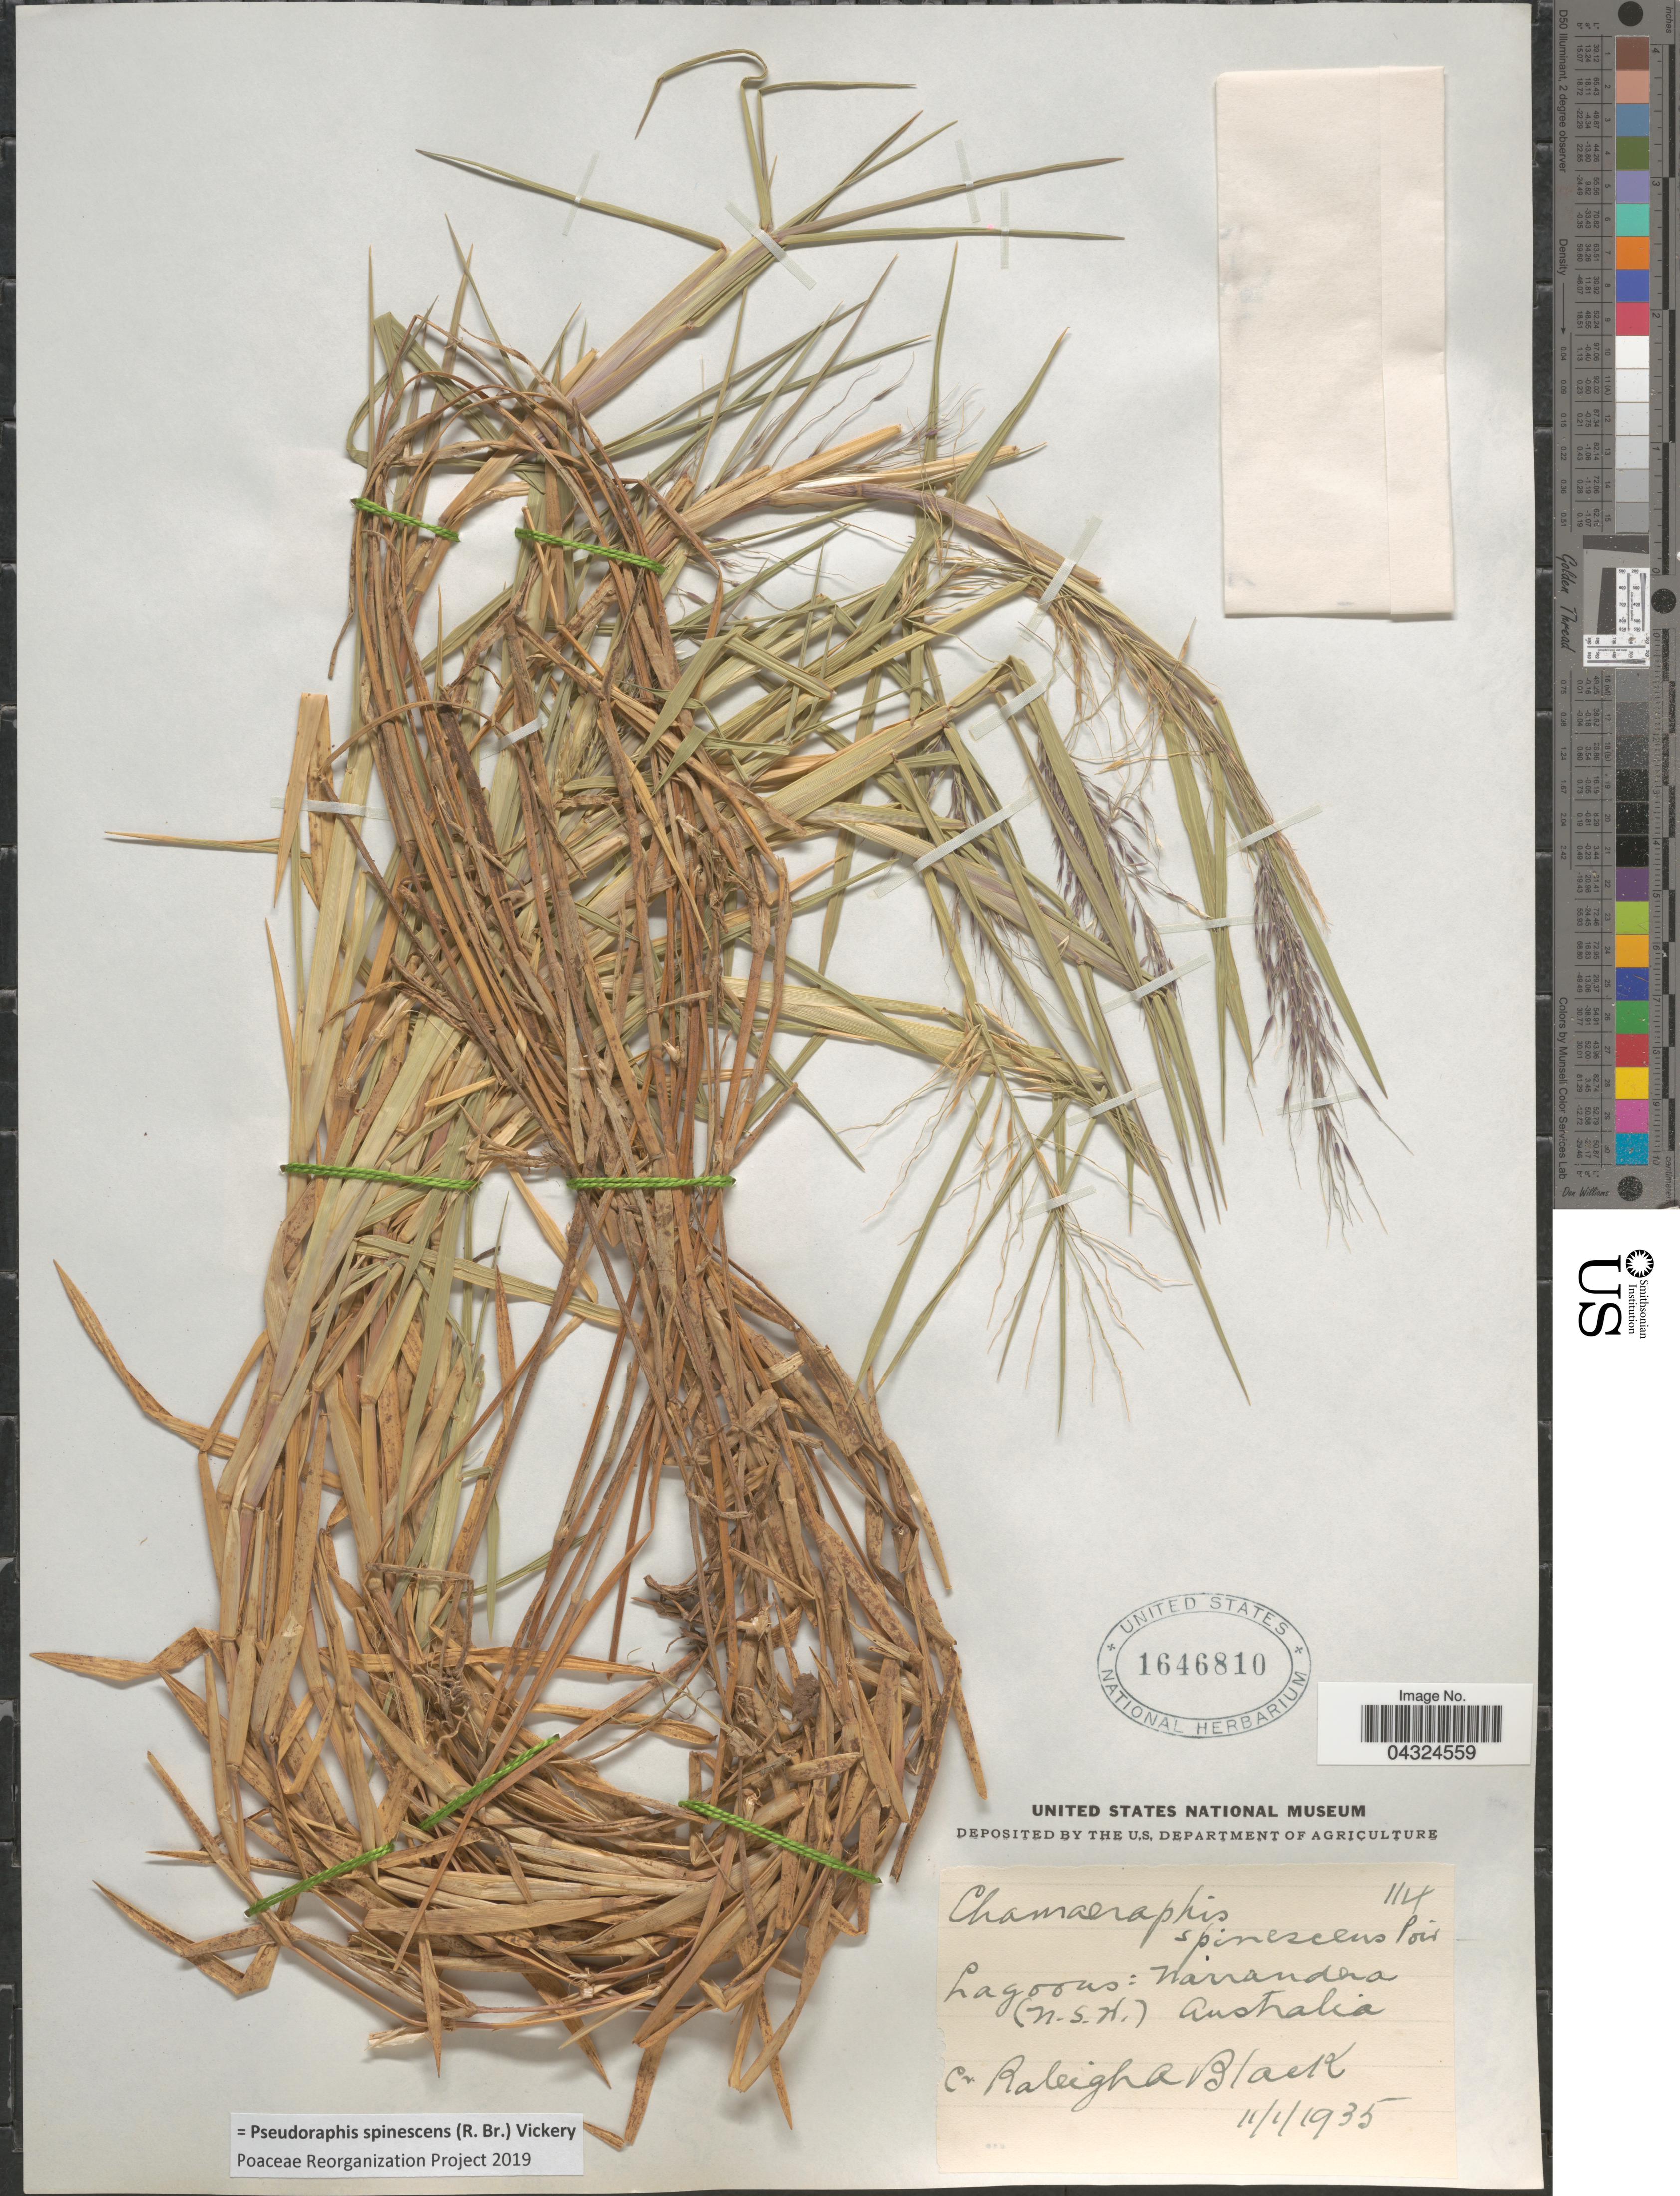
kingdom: Plantae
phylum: Tracheophyta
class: Liliopsida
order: Poales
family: Poaceae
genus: Pseudoraphis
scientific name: Pseudoraphis spinescens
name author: (R. Br.) Vickery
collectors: R. A. Black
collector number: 114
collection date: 1935-01-11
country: Australia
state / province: New South Wales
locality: Lagoons: Narrandera (N.S.W.).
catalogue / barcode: US 1646810